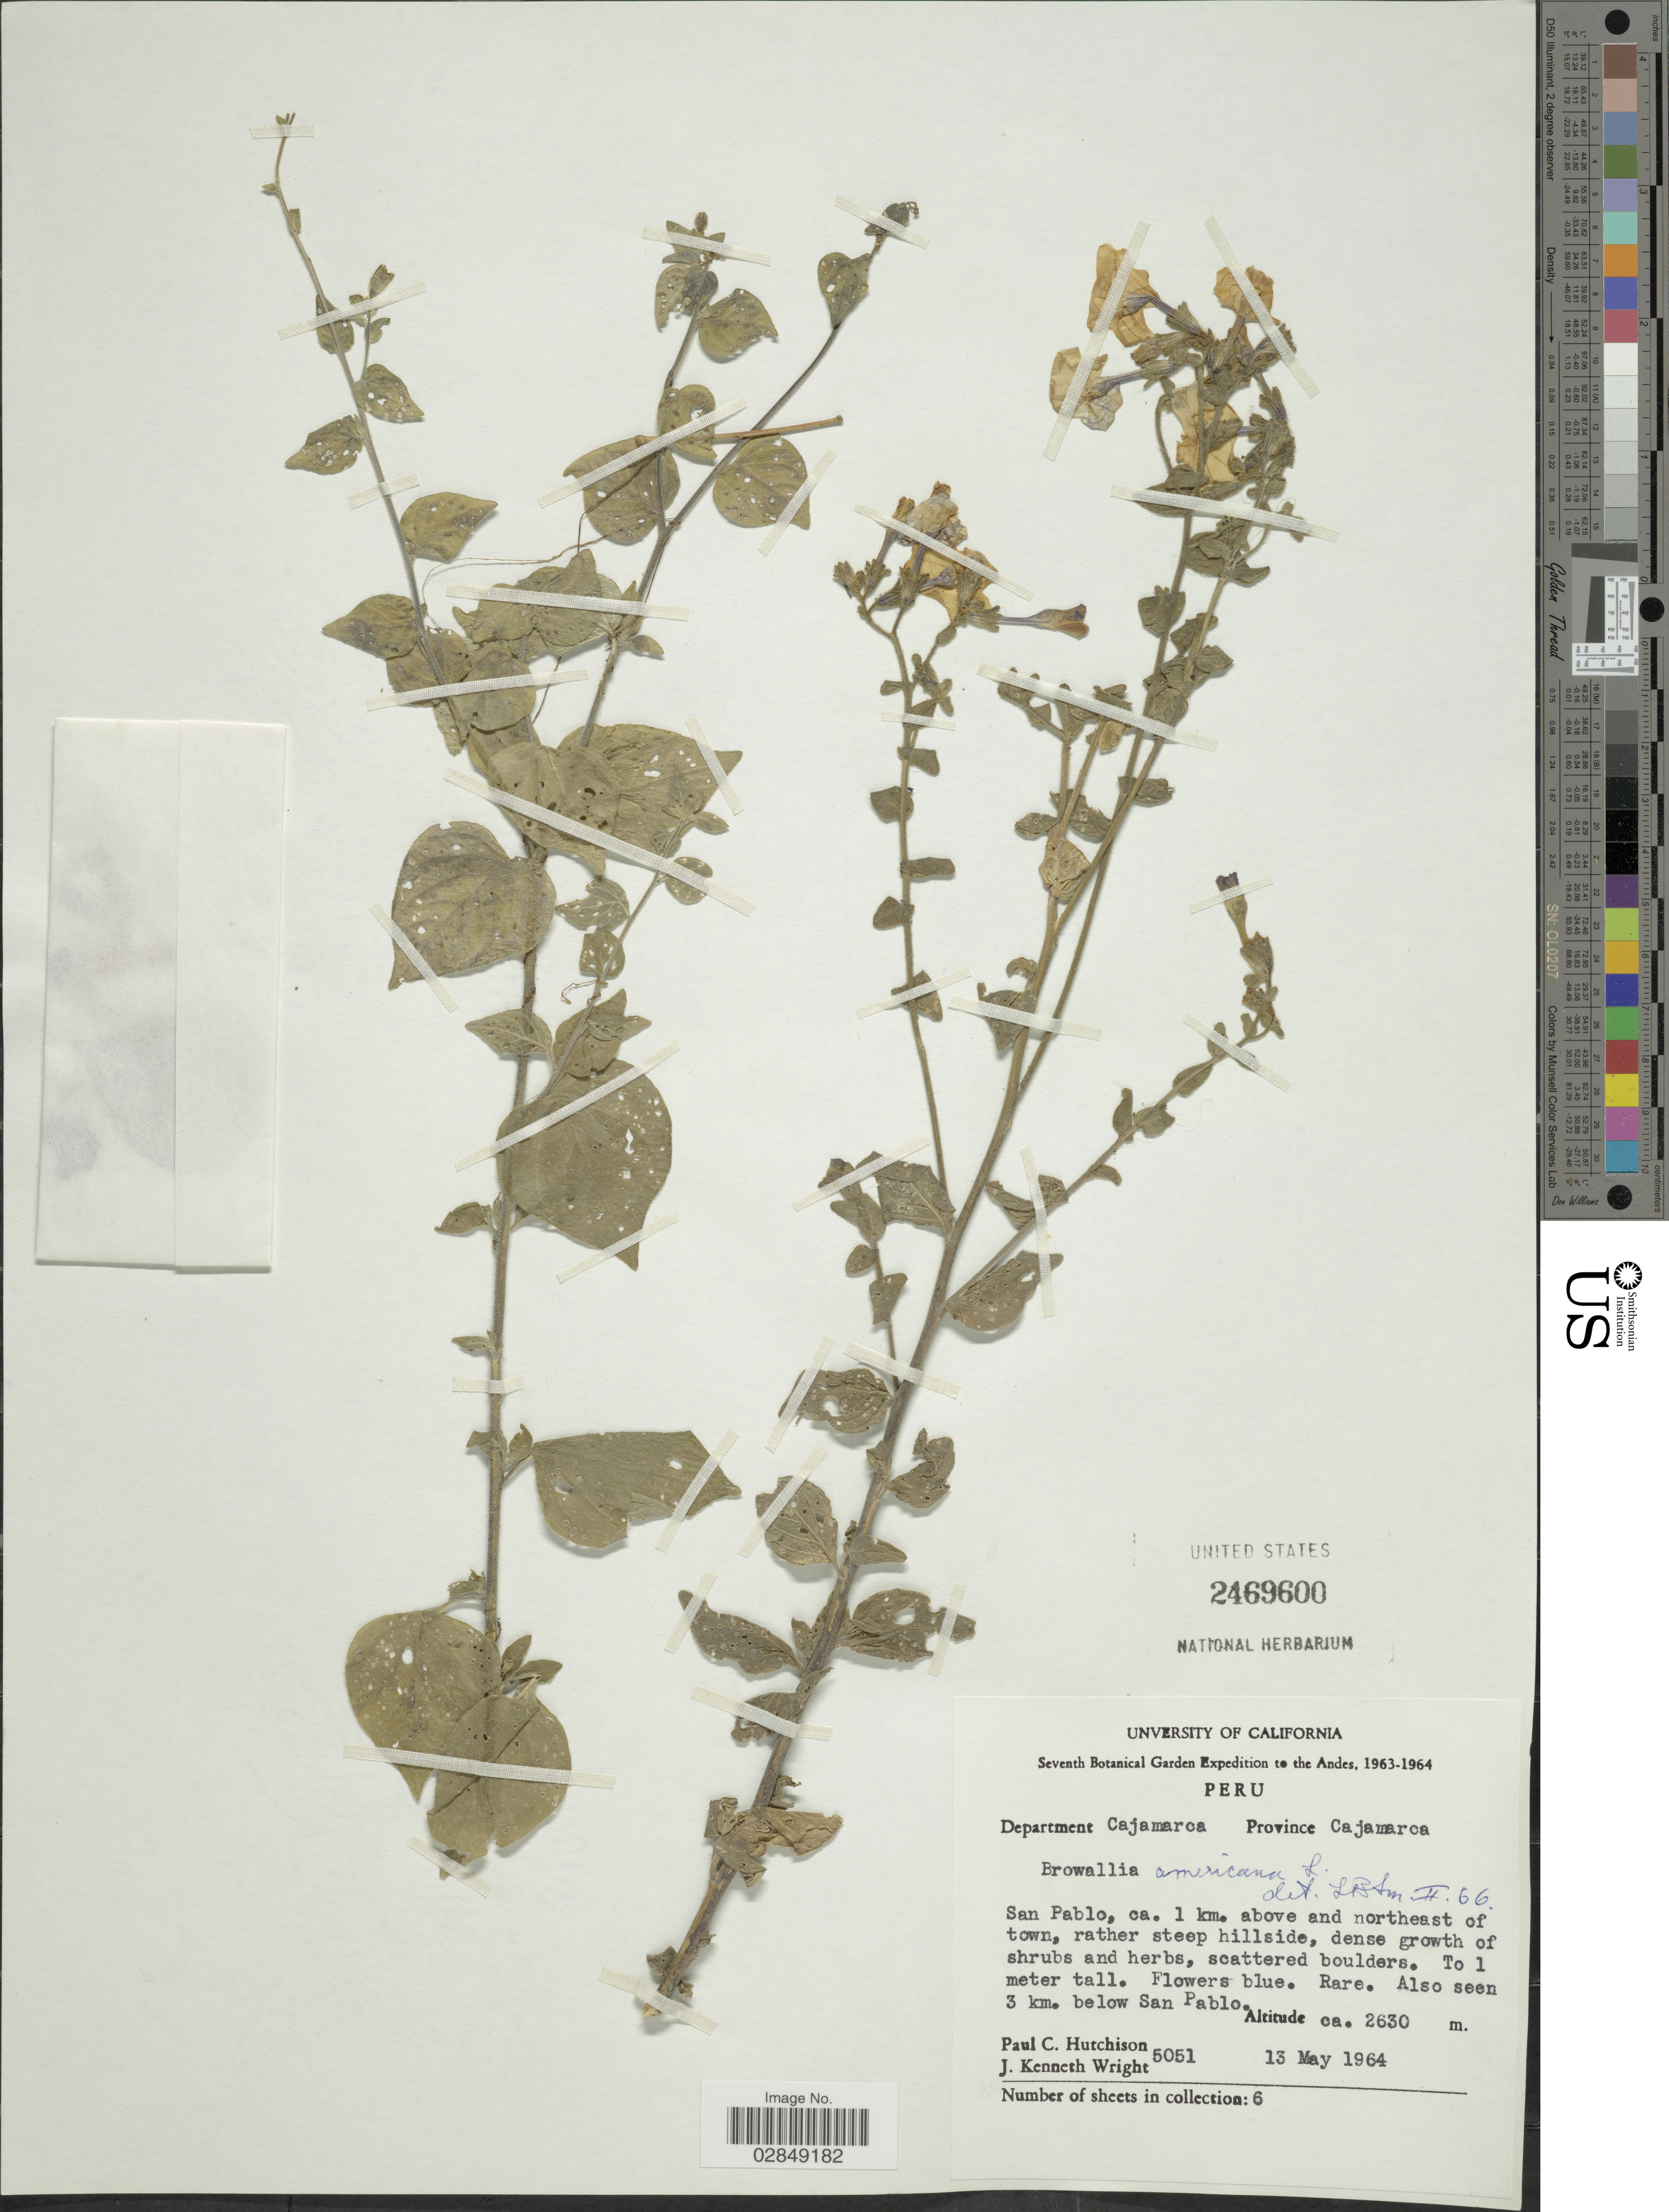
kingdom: Plantae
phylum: Tracheophyta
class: Magnoliopsida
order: Solanales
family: Solanaceae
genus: Browallia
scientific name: Browallia americana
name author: L.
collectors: P. C. Hutchison & J. K. Wright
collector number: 5051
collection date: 1964-05-13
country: Peru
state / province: Cajamarca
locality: Department Cajamarca, Province Cajamarca. San Pablo, ca. 1 km. above and northeast of town.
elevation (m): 2630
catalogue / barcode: US 2469600